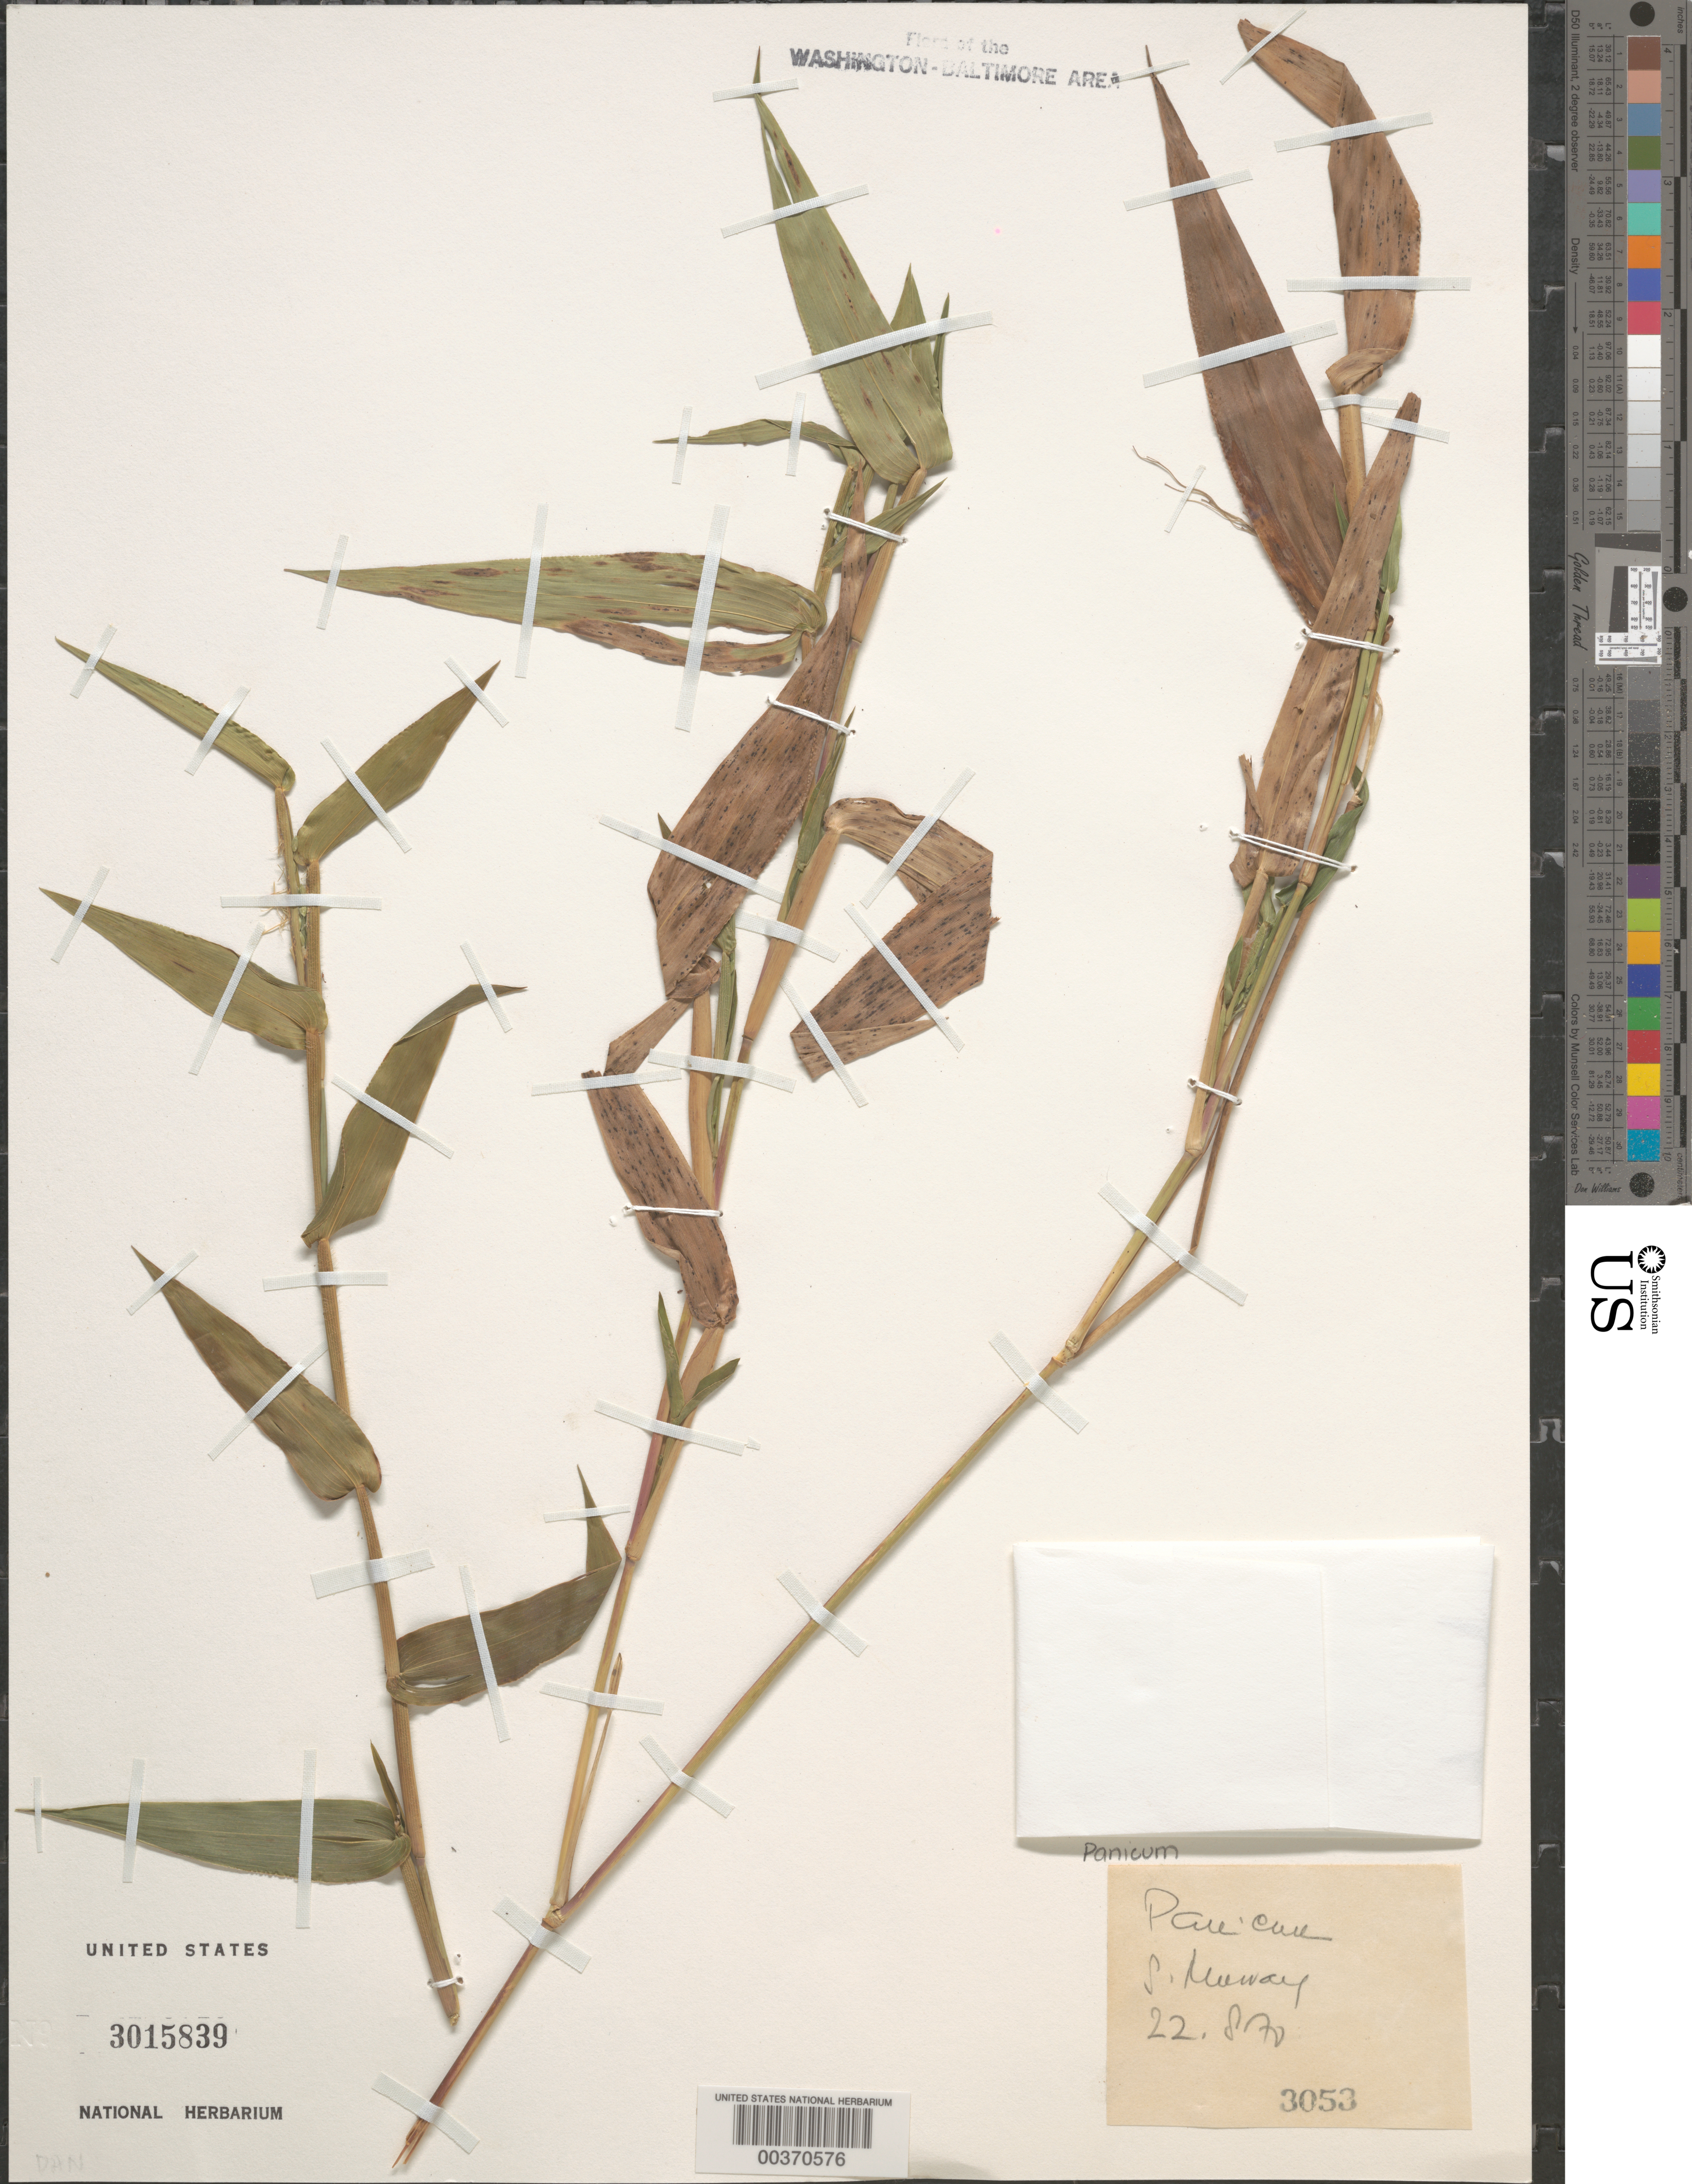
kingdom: Plantae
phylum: Tracheophyta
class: Liliopsida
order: Poales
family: Poaceae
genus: Panicum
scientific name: Panicum sp.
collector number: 3053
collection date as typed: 22 Aug 1970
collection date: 1970-08-22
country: United States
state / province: District of Columbia / Maryland / Virginia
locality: S. Freeway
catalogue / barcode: US 3015839